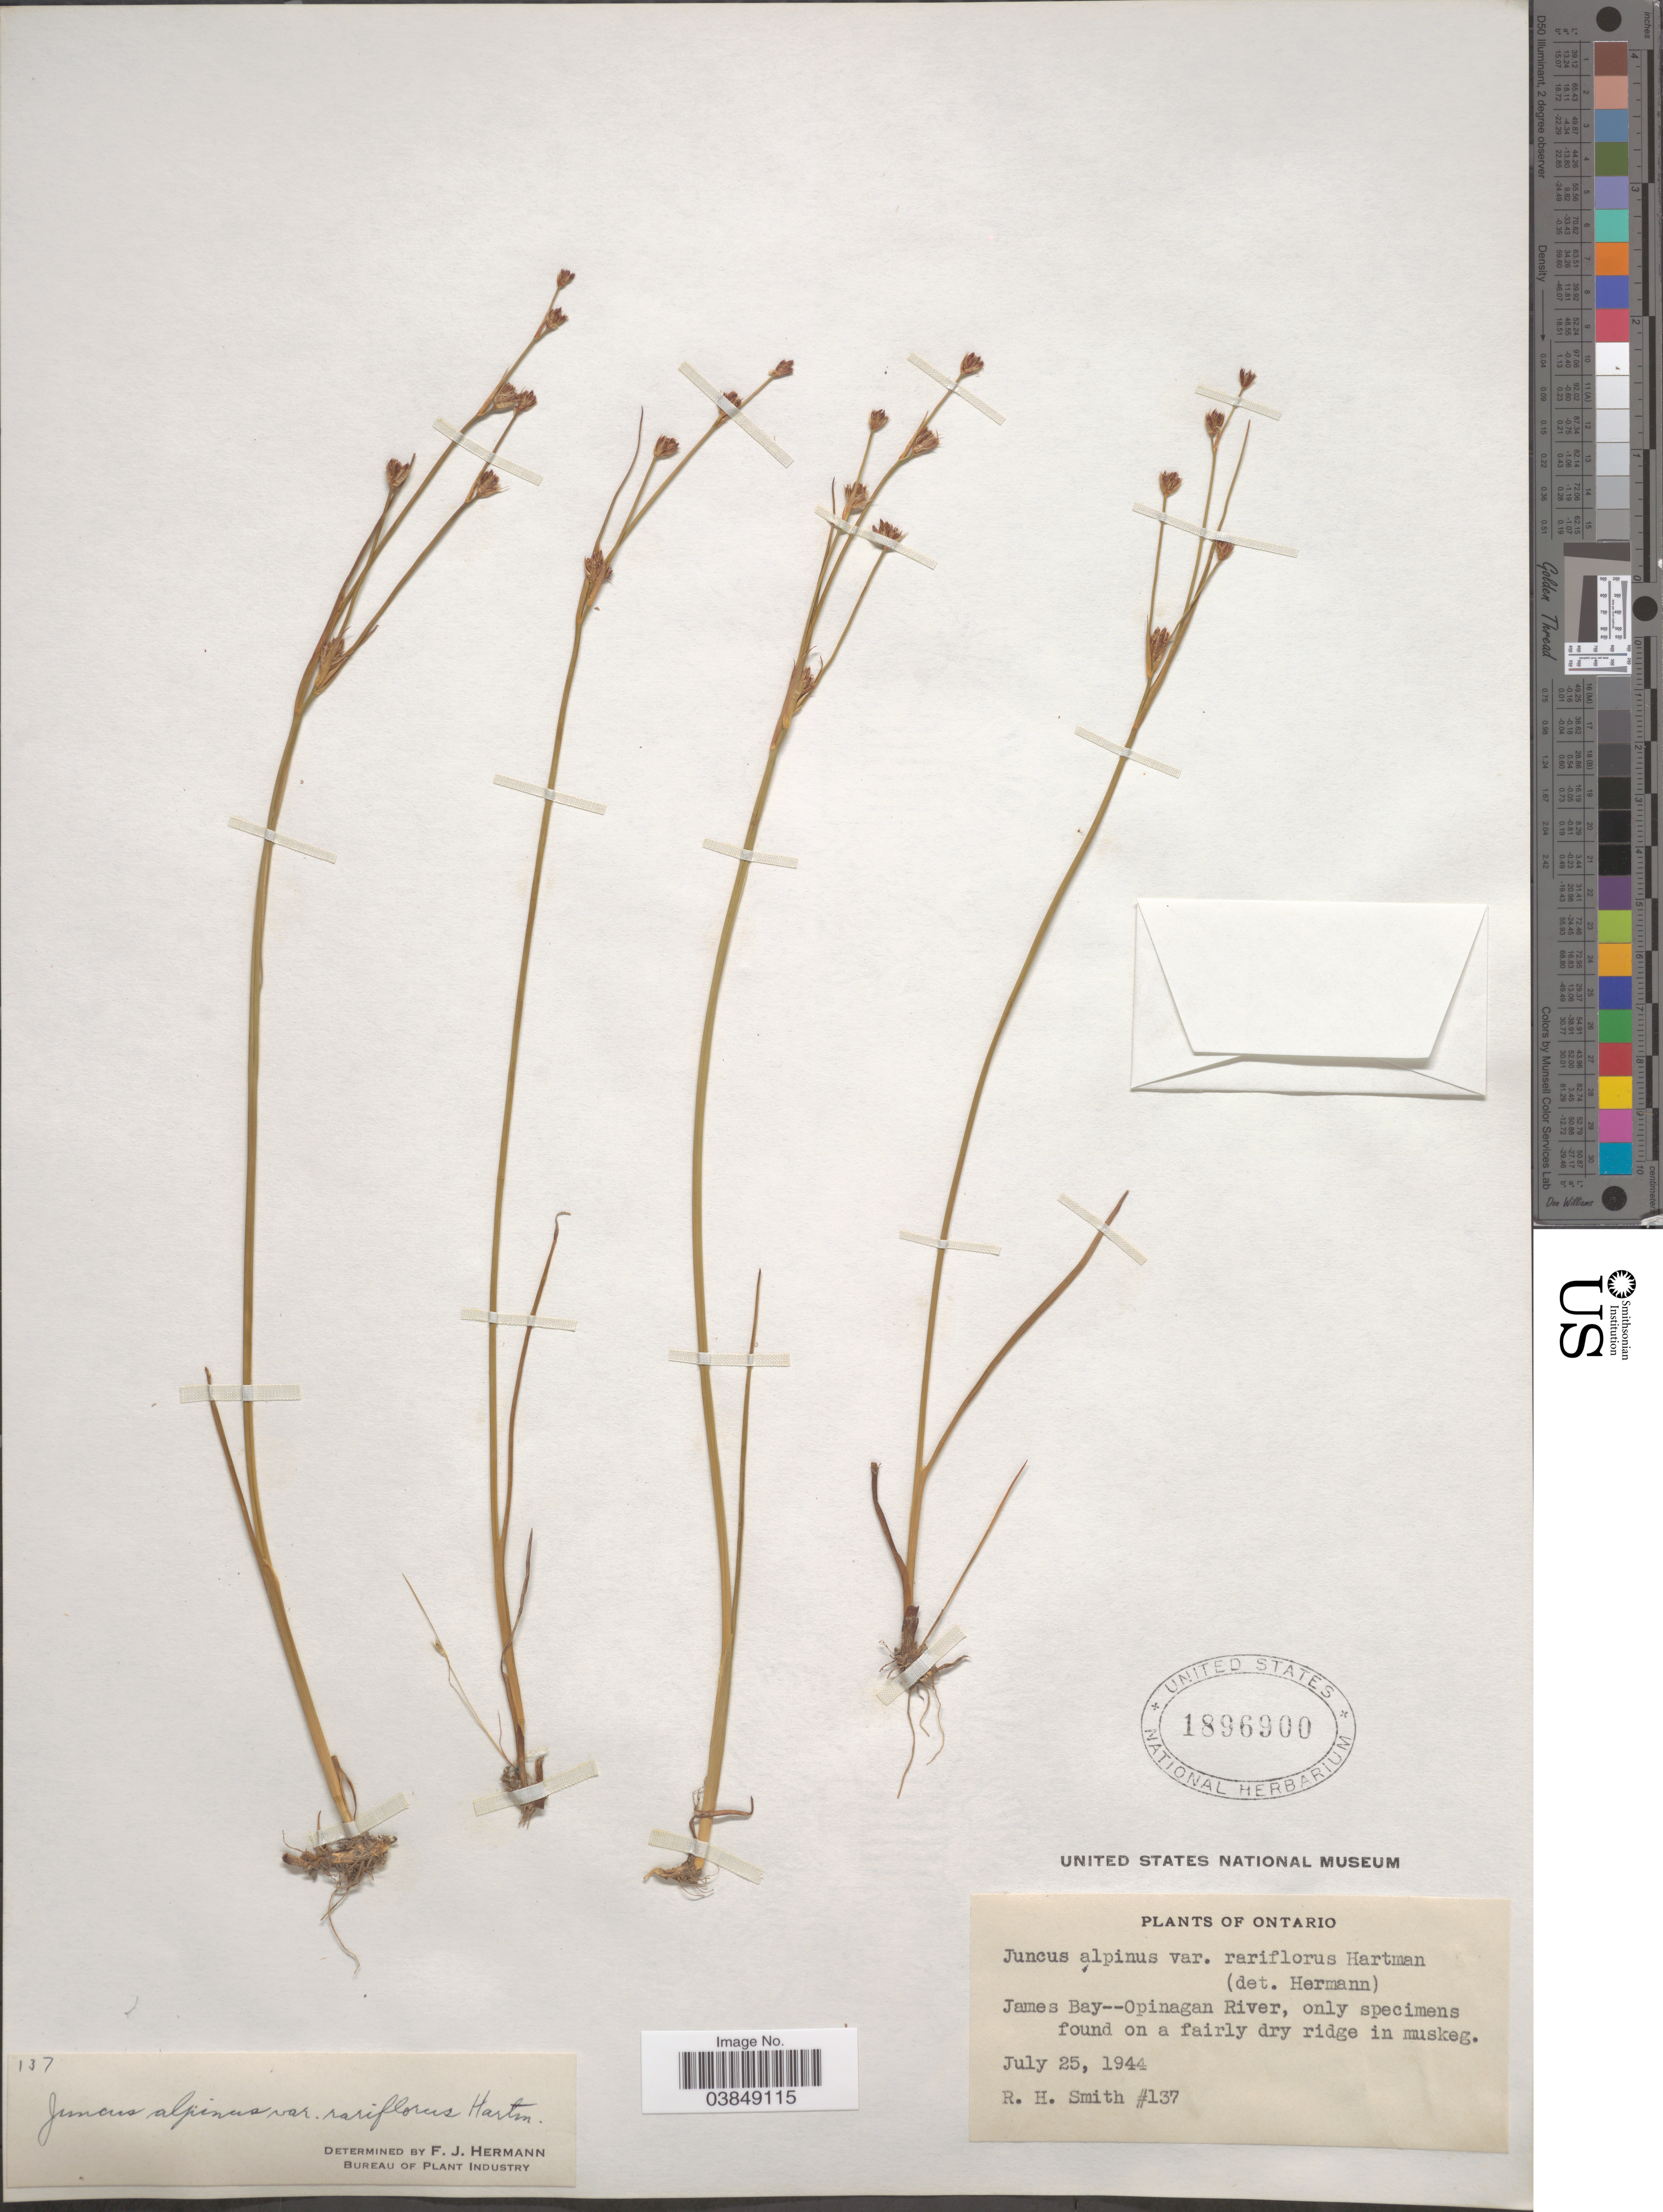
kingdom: Plantae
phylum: Tracheophyta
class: Liliopsida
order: Poales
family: Juncaceae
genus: Juncus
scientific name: Juncus alpinus var. rariflorus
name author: (Hartm.) Hartm.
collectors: R. H. Smith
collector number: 137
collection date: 1944-07-25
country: Canada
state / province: Ontario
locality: James Bay--Opinagan River, only specimens found on a fairly dry ridge in muskeg.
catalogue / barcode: US 1896900